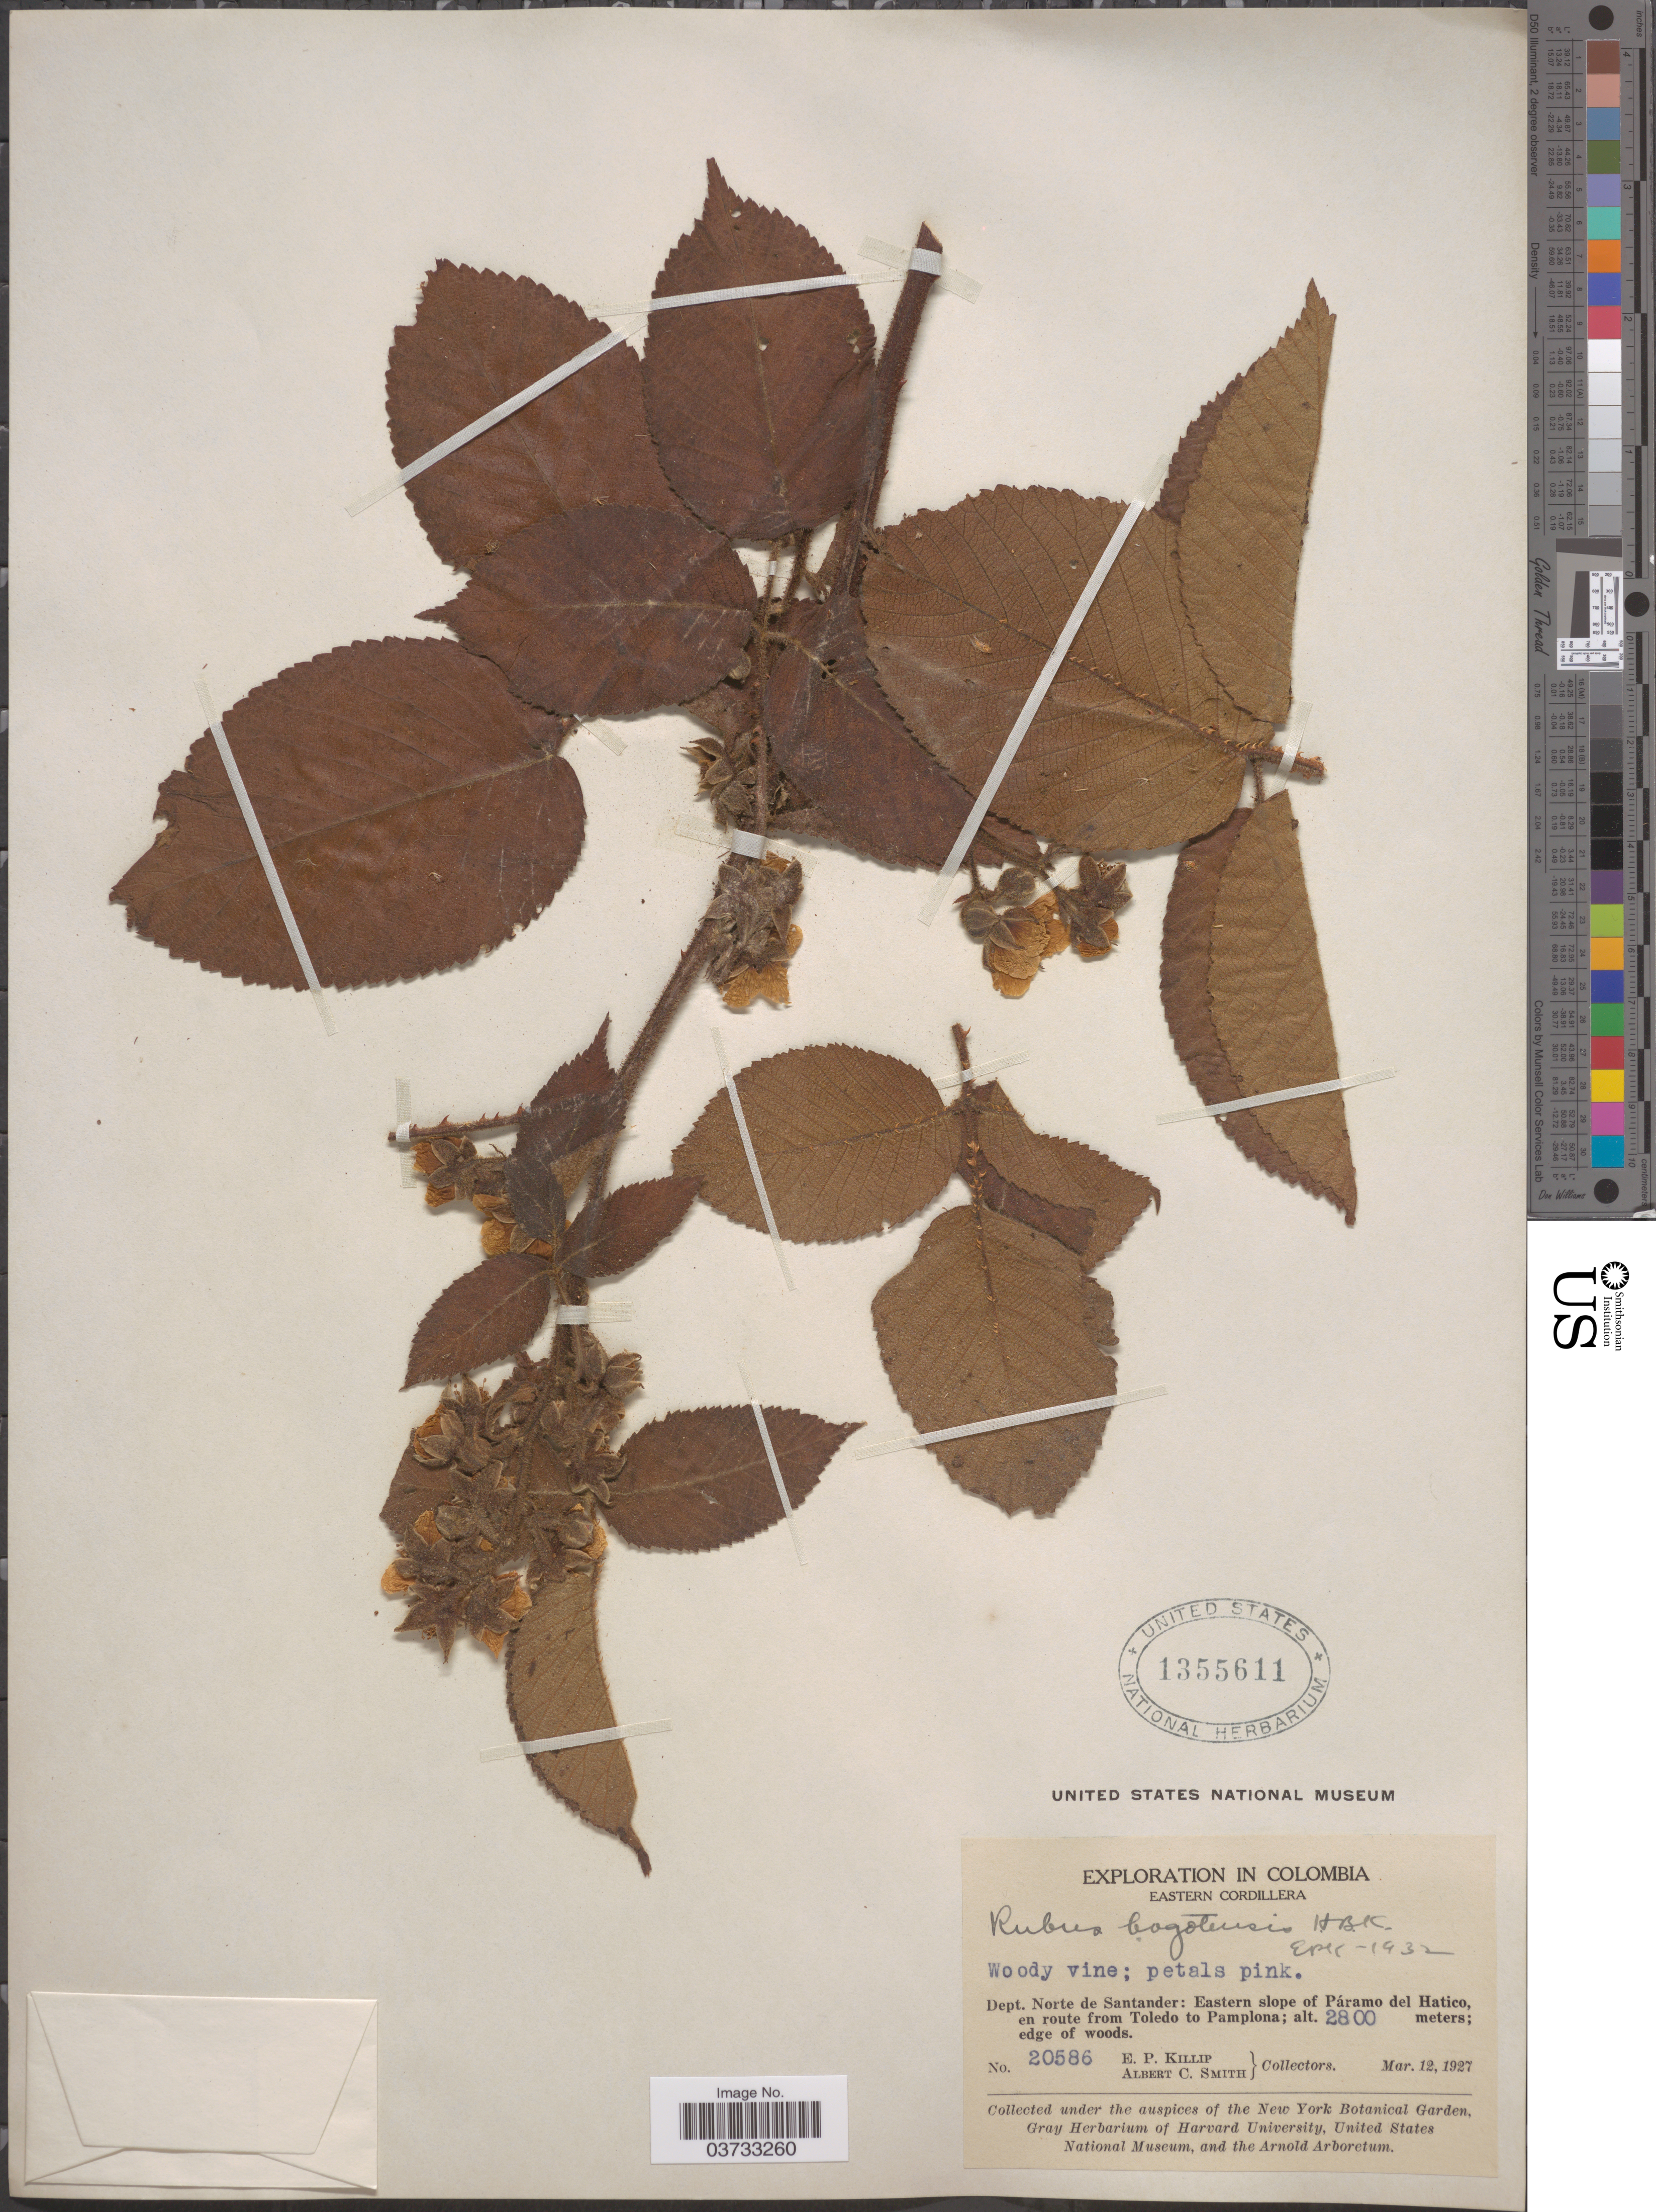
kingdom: Plantae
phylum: Tracheophyta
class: Magnoliopsida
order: Rosales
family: Rosaceae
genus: Rubus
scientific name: Rubus bogotensis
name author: Kunth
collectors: E. P. Killip & A. C. Smith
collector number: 20586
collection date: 1927-03-12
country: Colombia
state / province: Norte de Santander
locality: Eastern Cordillera. Dept. Norte de Santander: Eastern slope of Páramo del Hatico, en route from Toledo to Pamplona.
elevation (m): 2800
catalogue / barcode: US 1355611